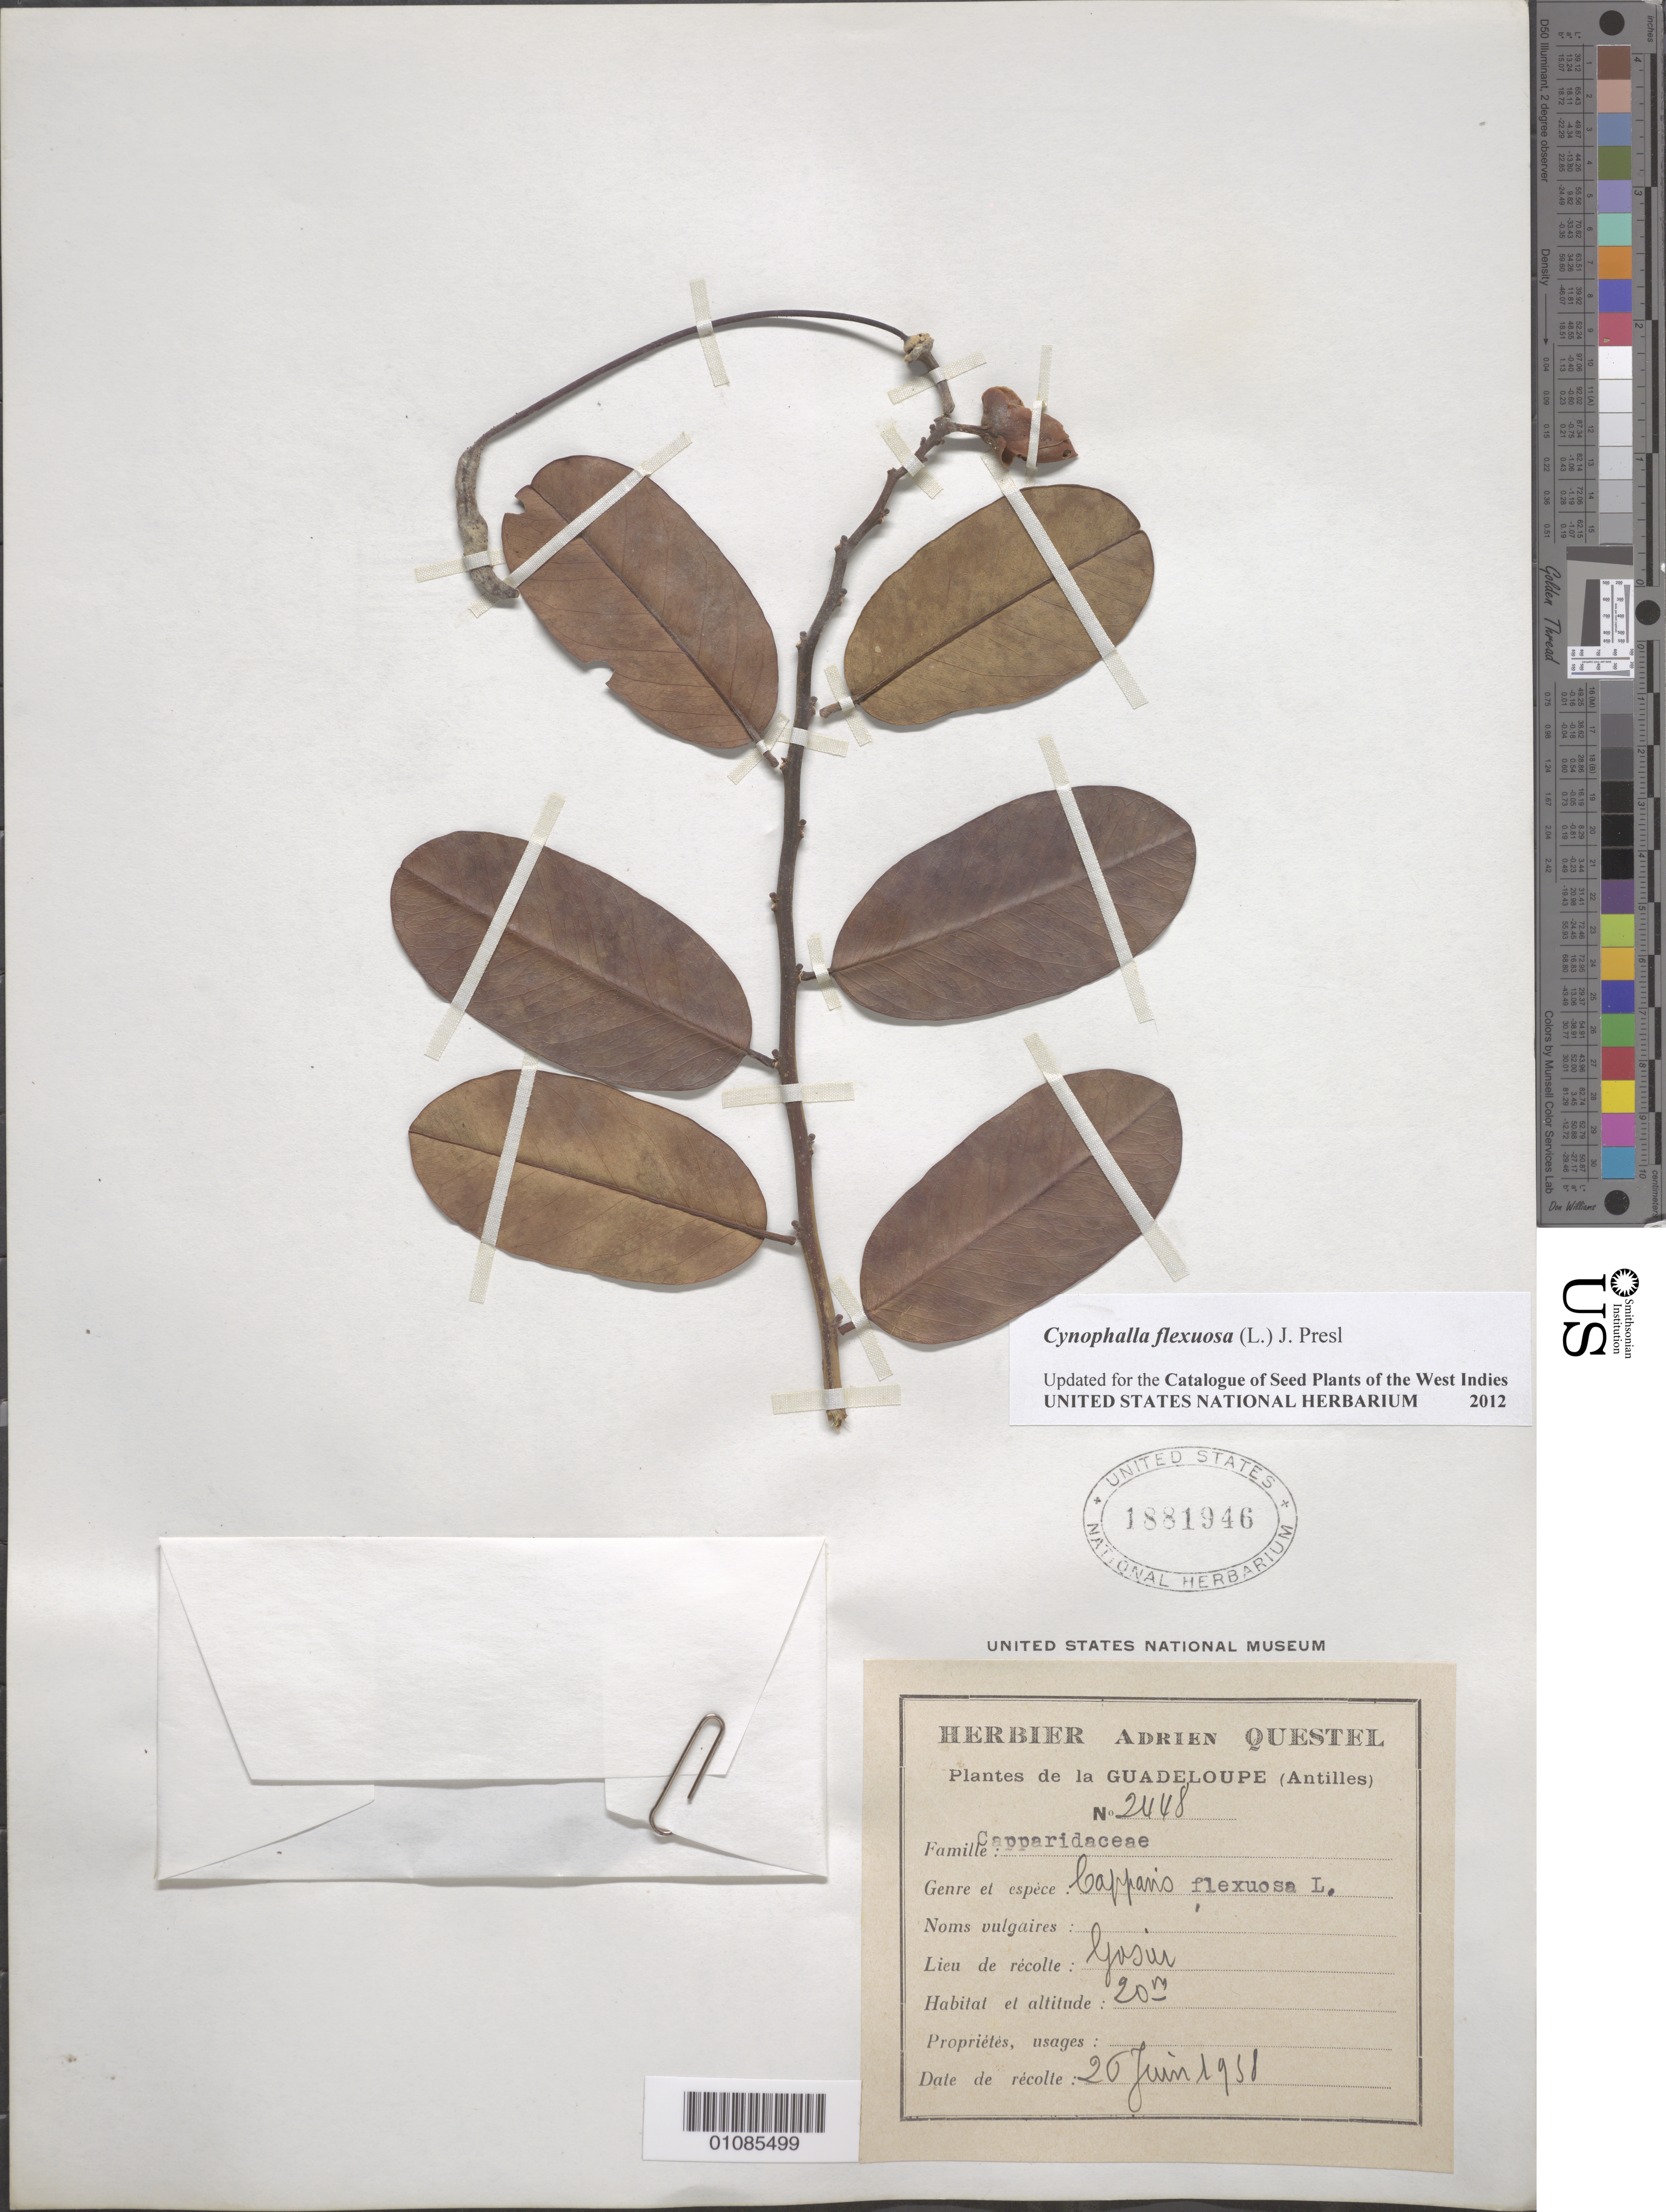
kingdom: Plantae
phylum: Tracheophyta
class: Magnoliopsida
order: Brassicales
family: Capparaceae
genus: Cynophalla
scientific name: Cynophalla flexuosa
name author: (L.) J. Presl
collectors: A. Questel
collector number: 2448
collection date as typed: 20 Jun 1938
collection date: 1938-06-20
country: Guadeloupe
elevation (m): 20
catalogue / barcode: US 1881946